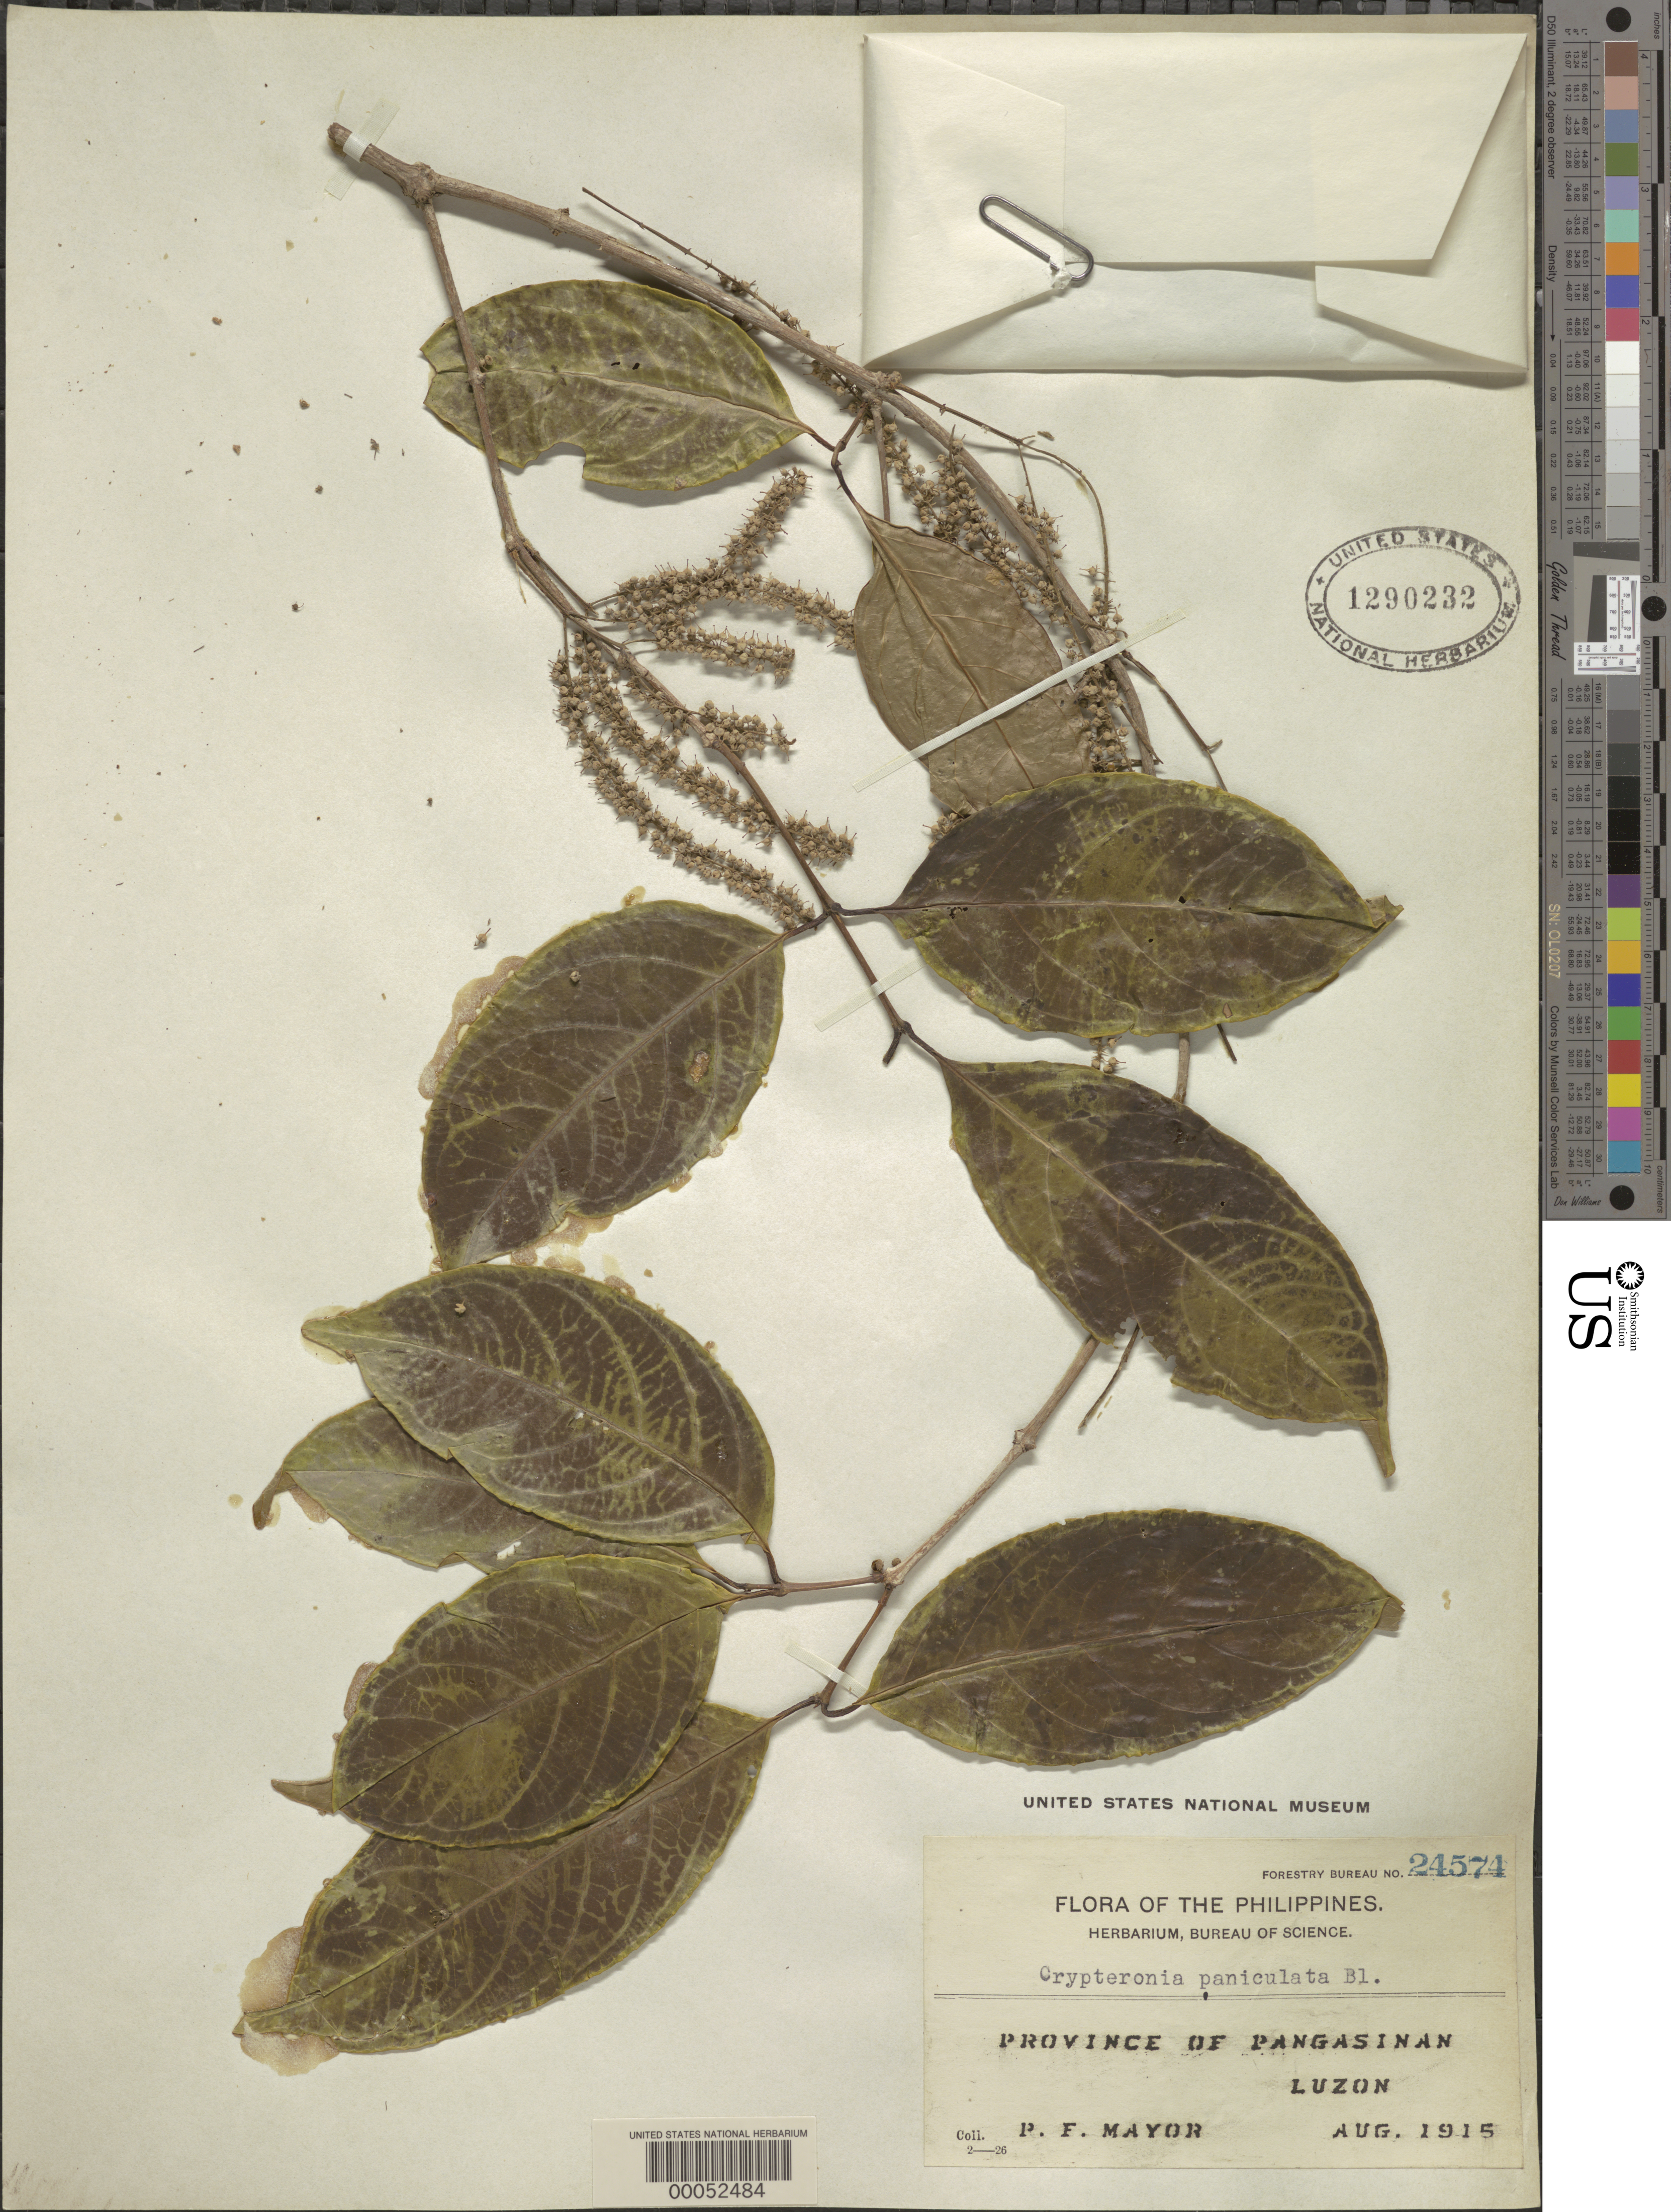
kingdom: Plantae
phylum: Tracheophyta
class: Magnoliopsida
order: Myrtales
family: Crypteroniaceae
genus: Crypteronia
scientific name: Crypteronia paniculata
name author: Blume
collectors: P. Mayor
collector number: Forestry Bureau 24574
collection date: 1915-08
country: Philippines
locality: Province of Pangasinan Luzon.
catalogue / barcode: US 1290232